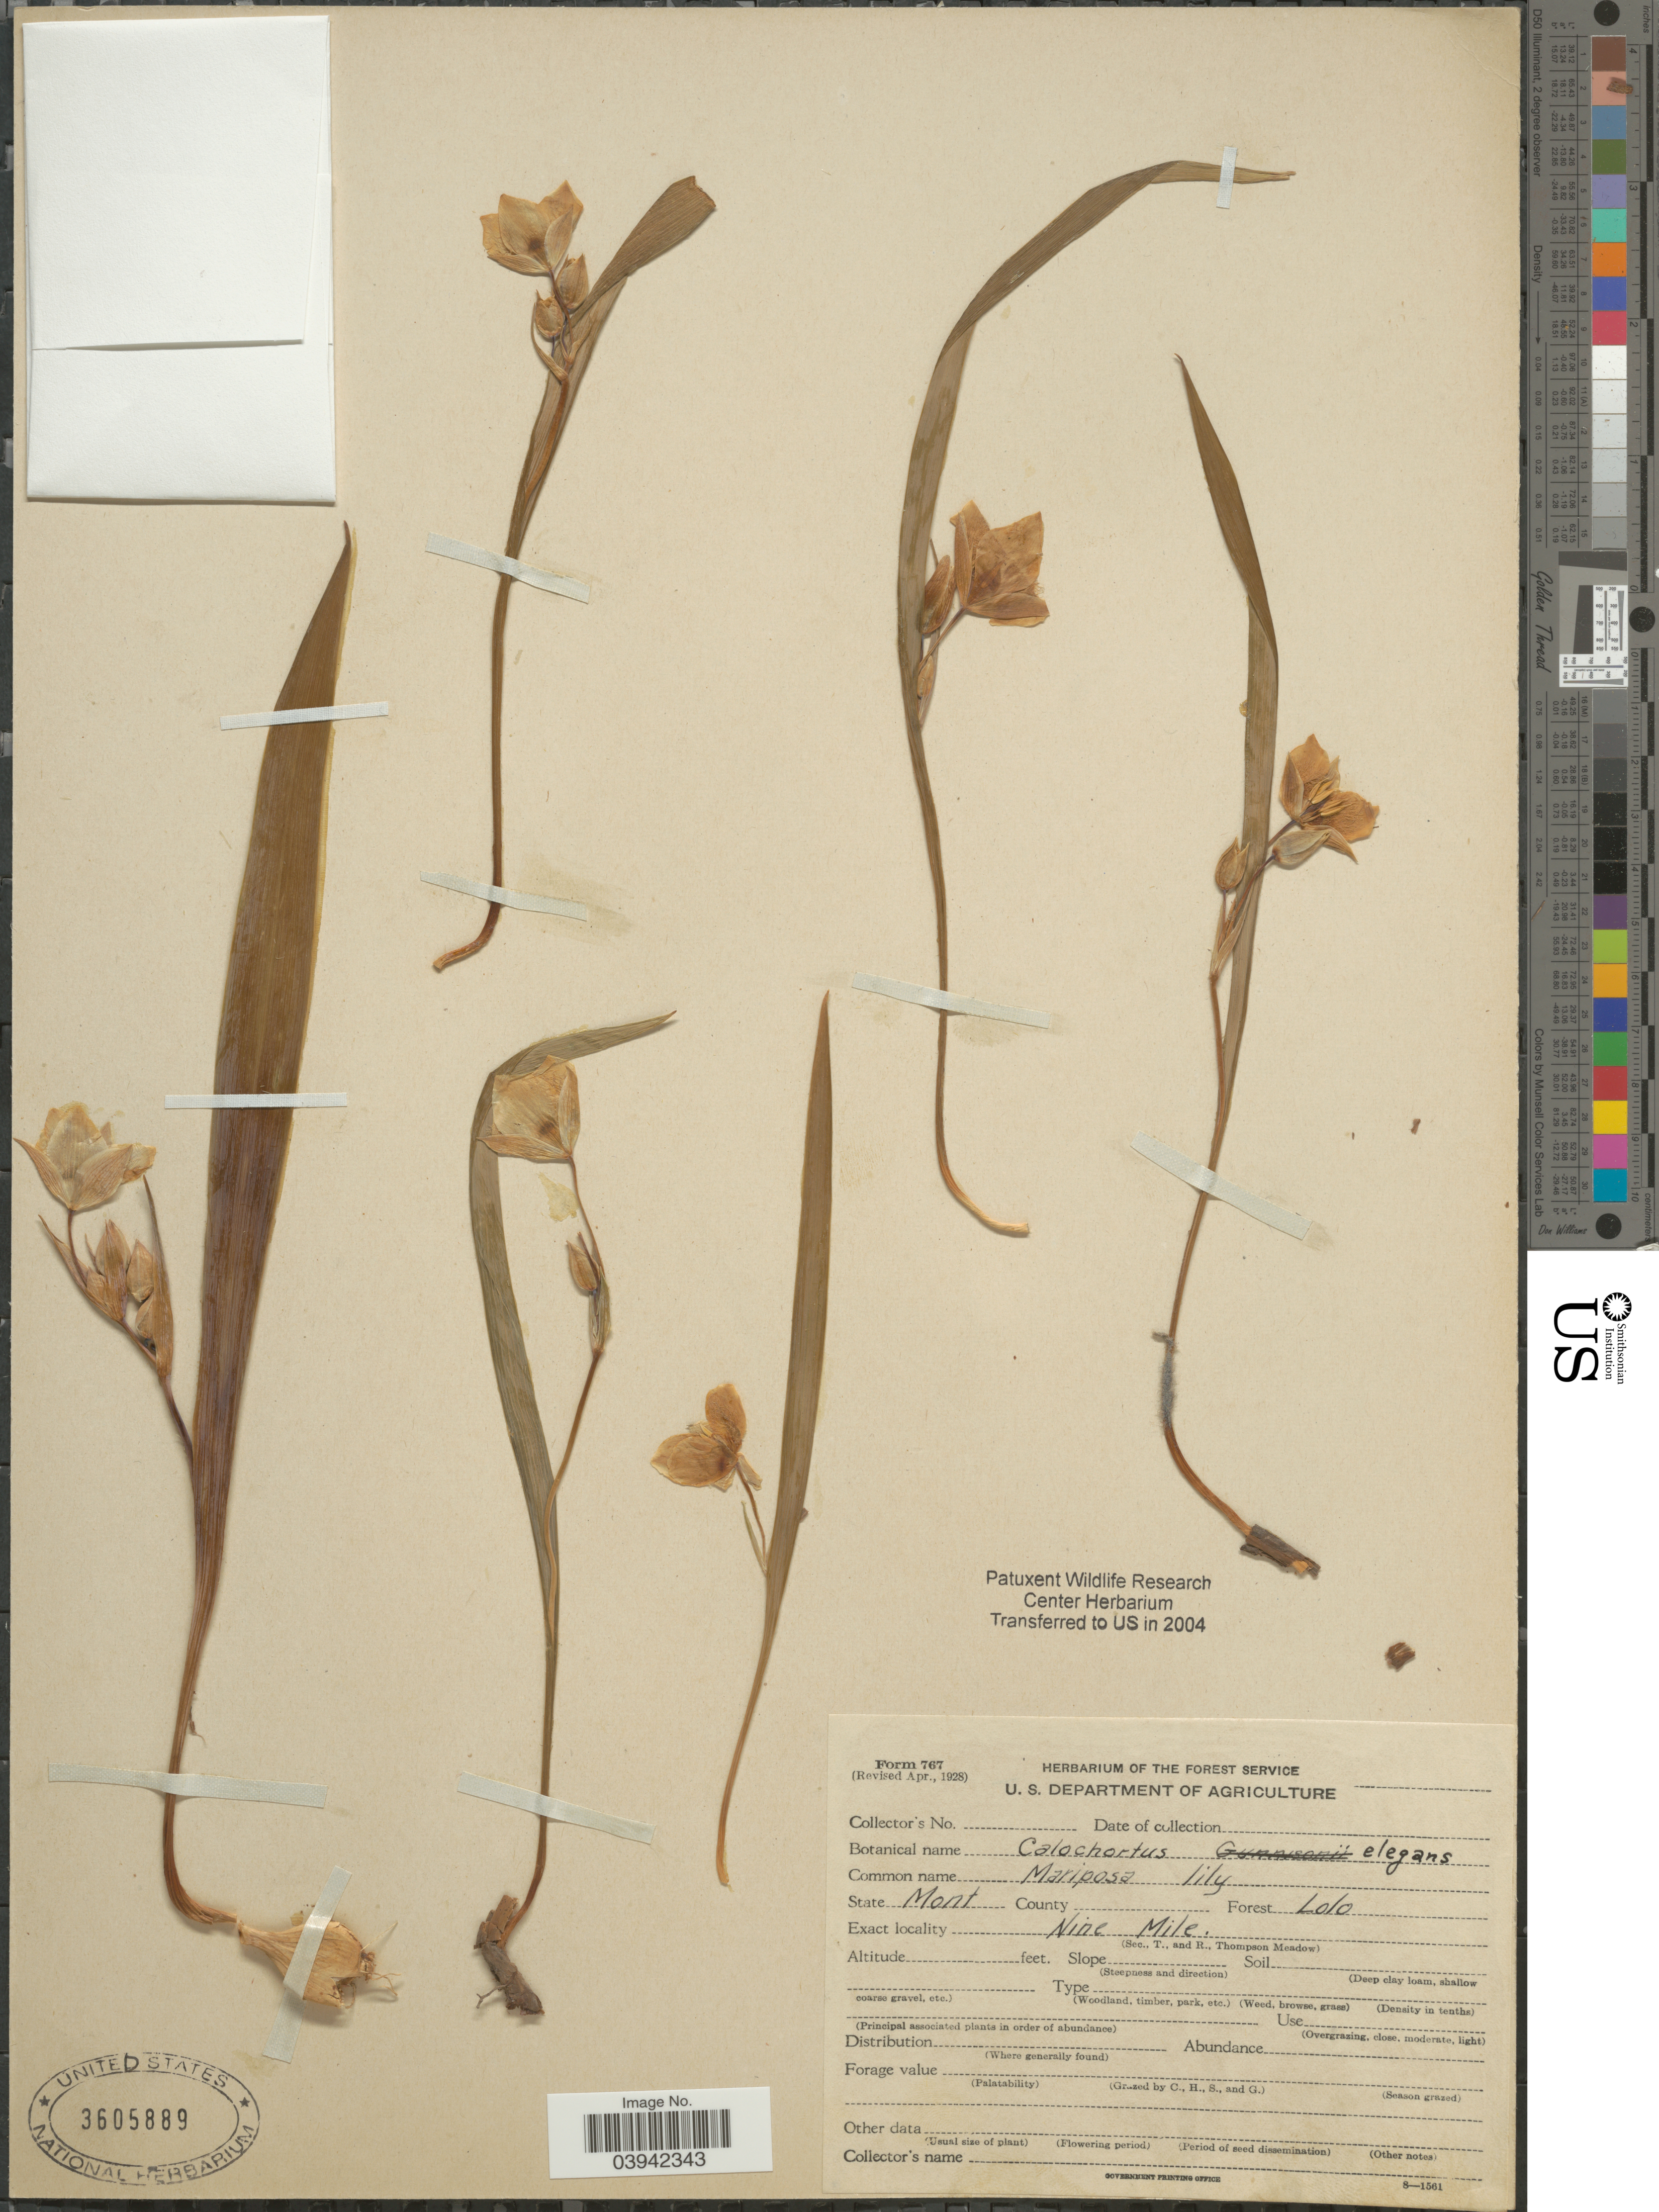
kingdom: Plantae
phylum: Tracheophyta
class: Liliopsida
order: Liliales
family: Liliaceae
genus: Calochortus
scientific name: Calochortus elegans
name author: Pursh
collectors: Ex herb. Forest Service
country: United States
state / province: Montana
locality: Forest Lolo. Nine Mile.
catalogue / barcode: US 3605889